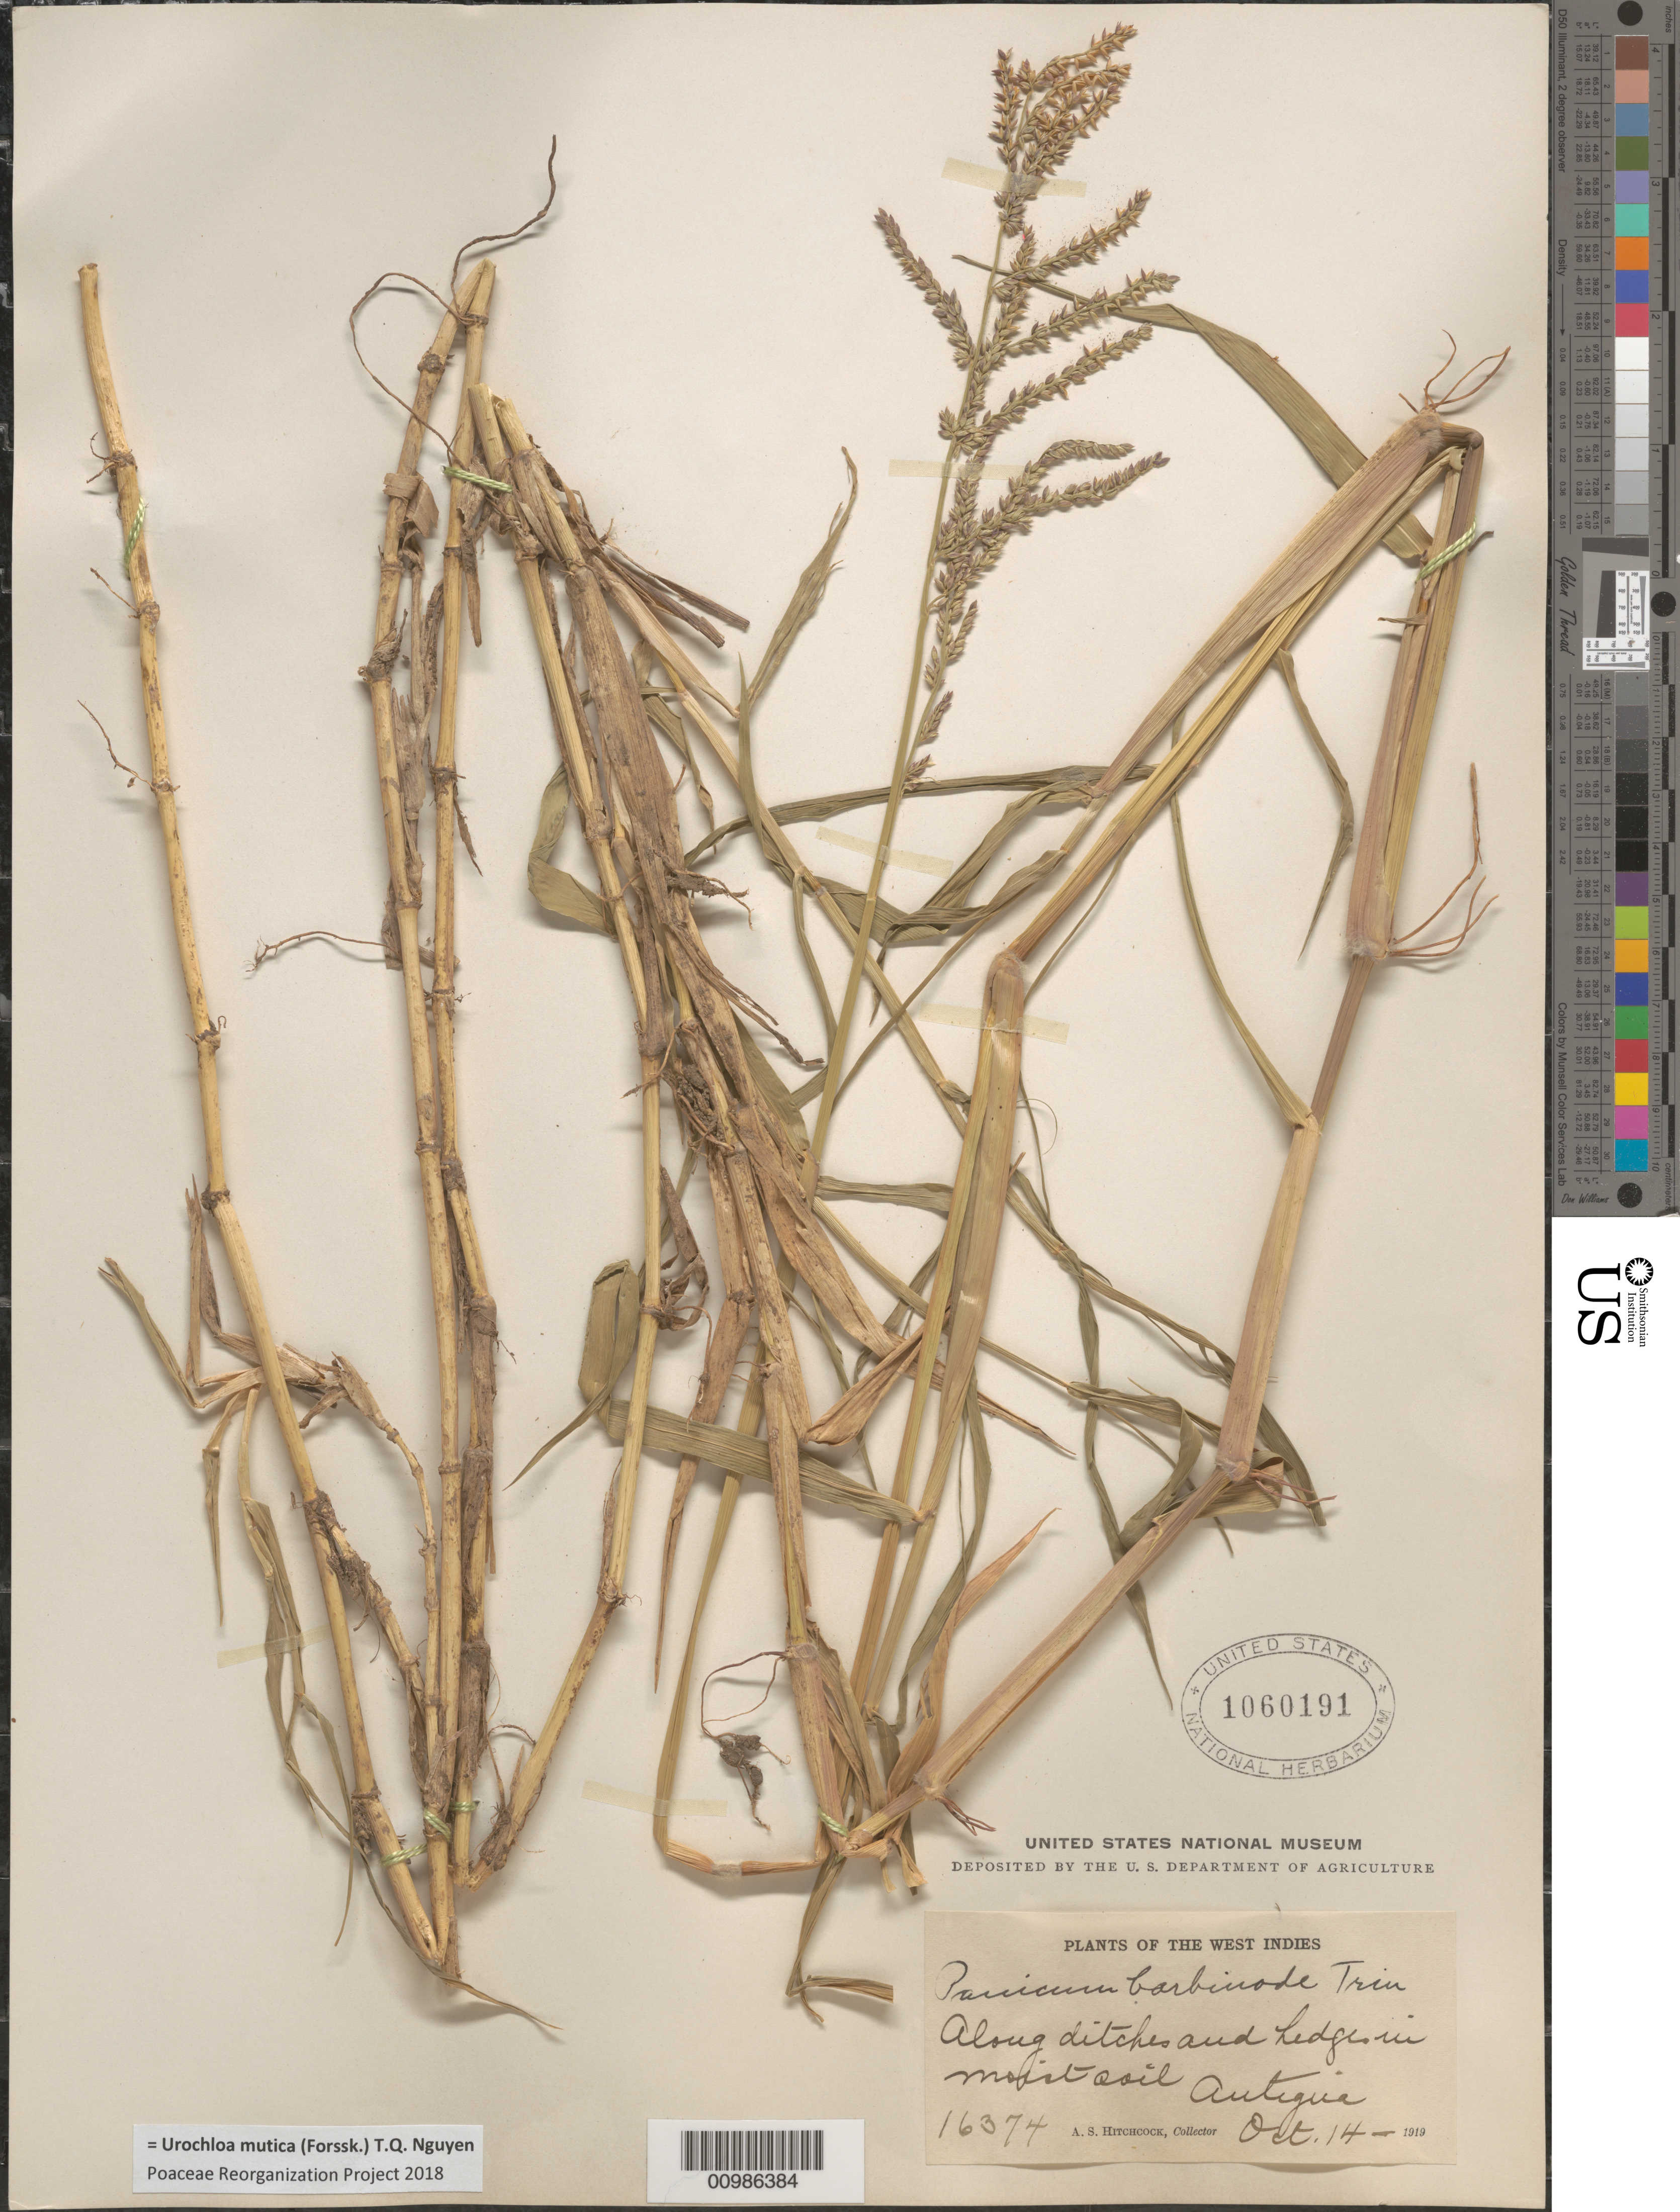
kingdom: Plantae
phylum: Tracheophyta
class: Liliopsida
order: Poales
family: Poaceae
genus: Brachiaria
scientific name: Brachiaria mutica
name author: (Forssk.) Stapf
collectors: A. S. Hitchcock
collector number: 16374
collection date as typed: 14 Oct 1919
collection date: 1919-10-14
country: Antigua and Barbuda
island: Antigua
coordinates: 0 N, 0 E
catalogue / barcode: US 1060191